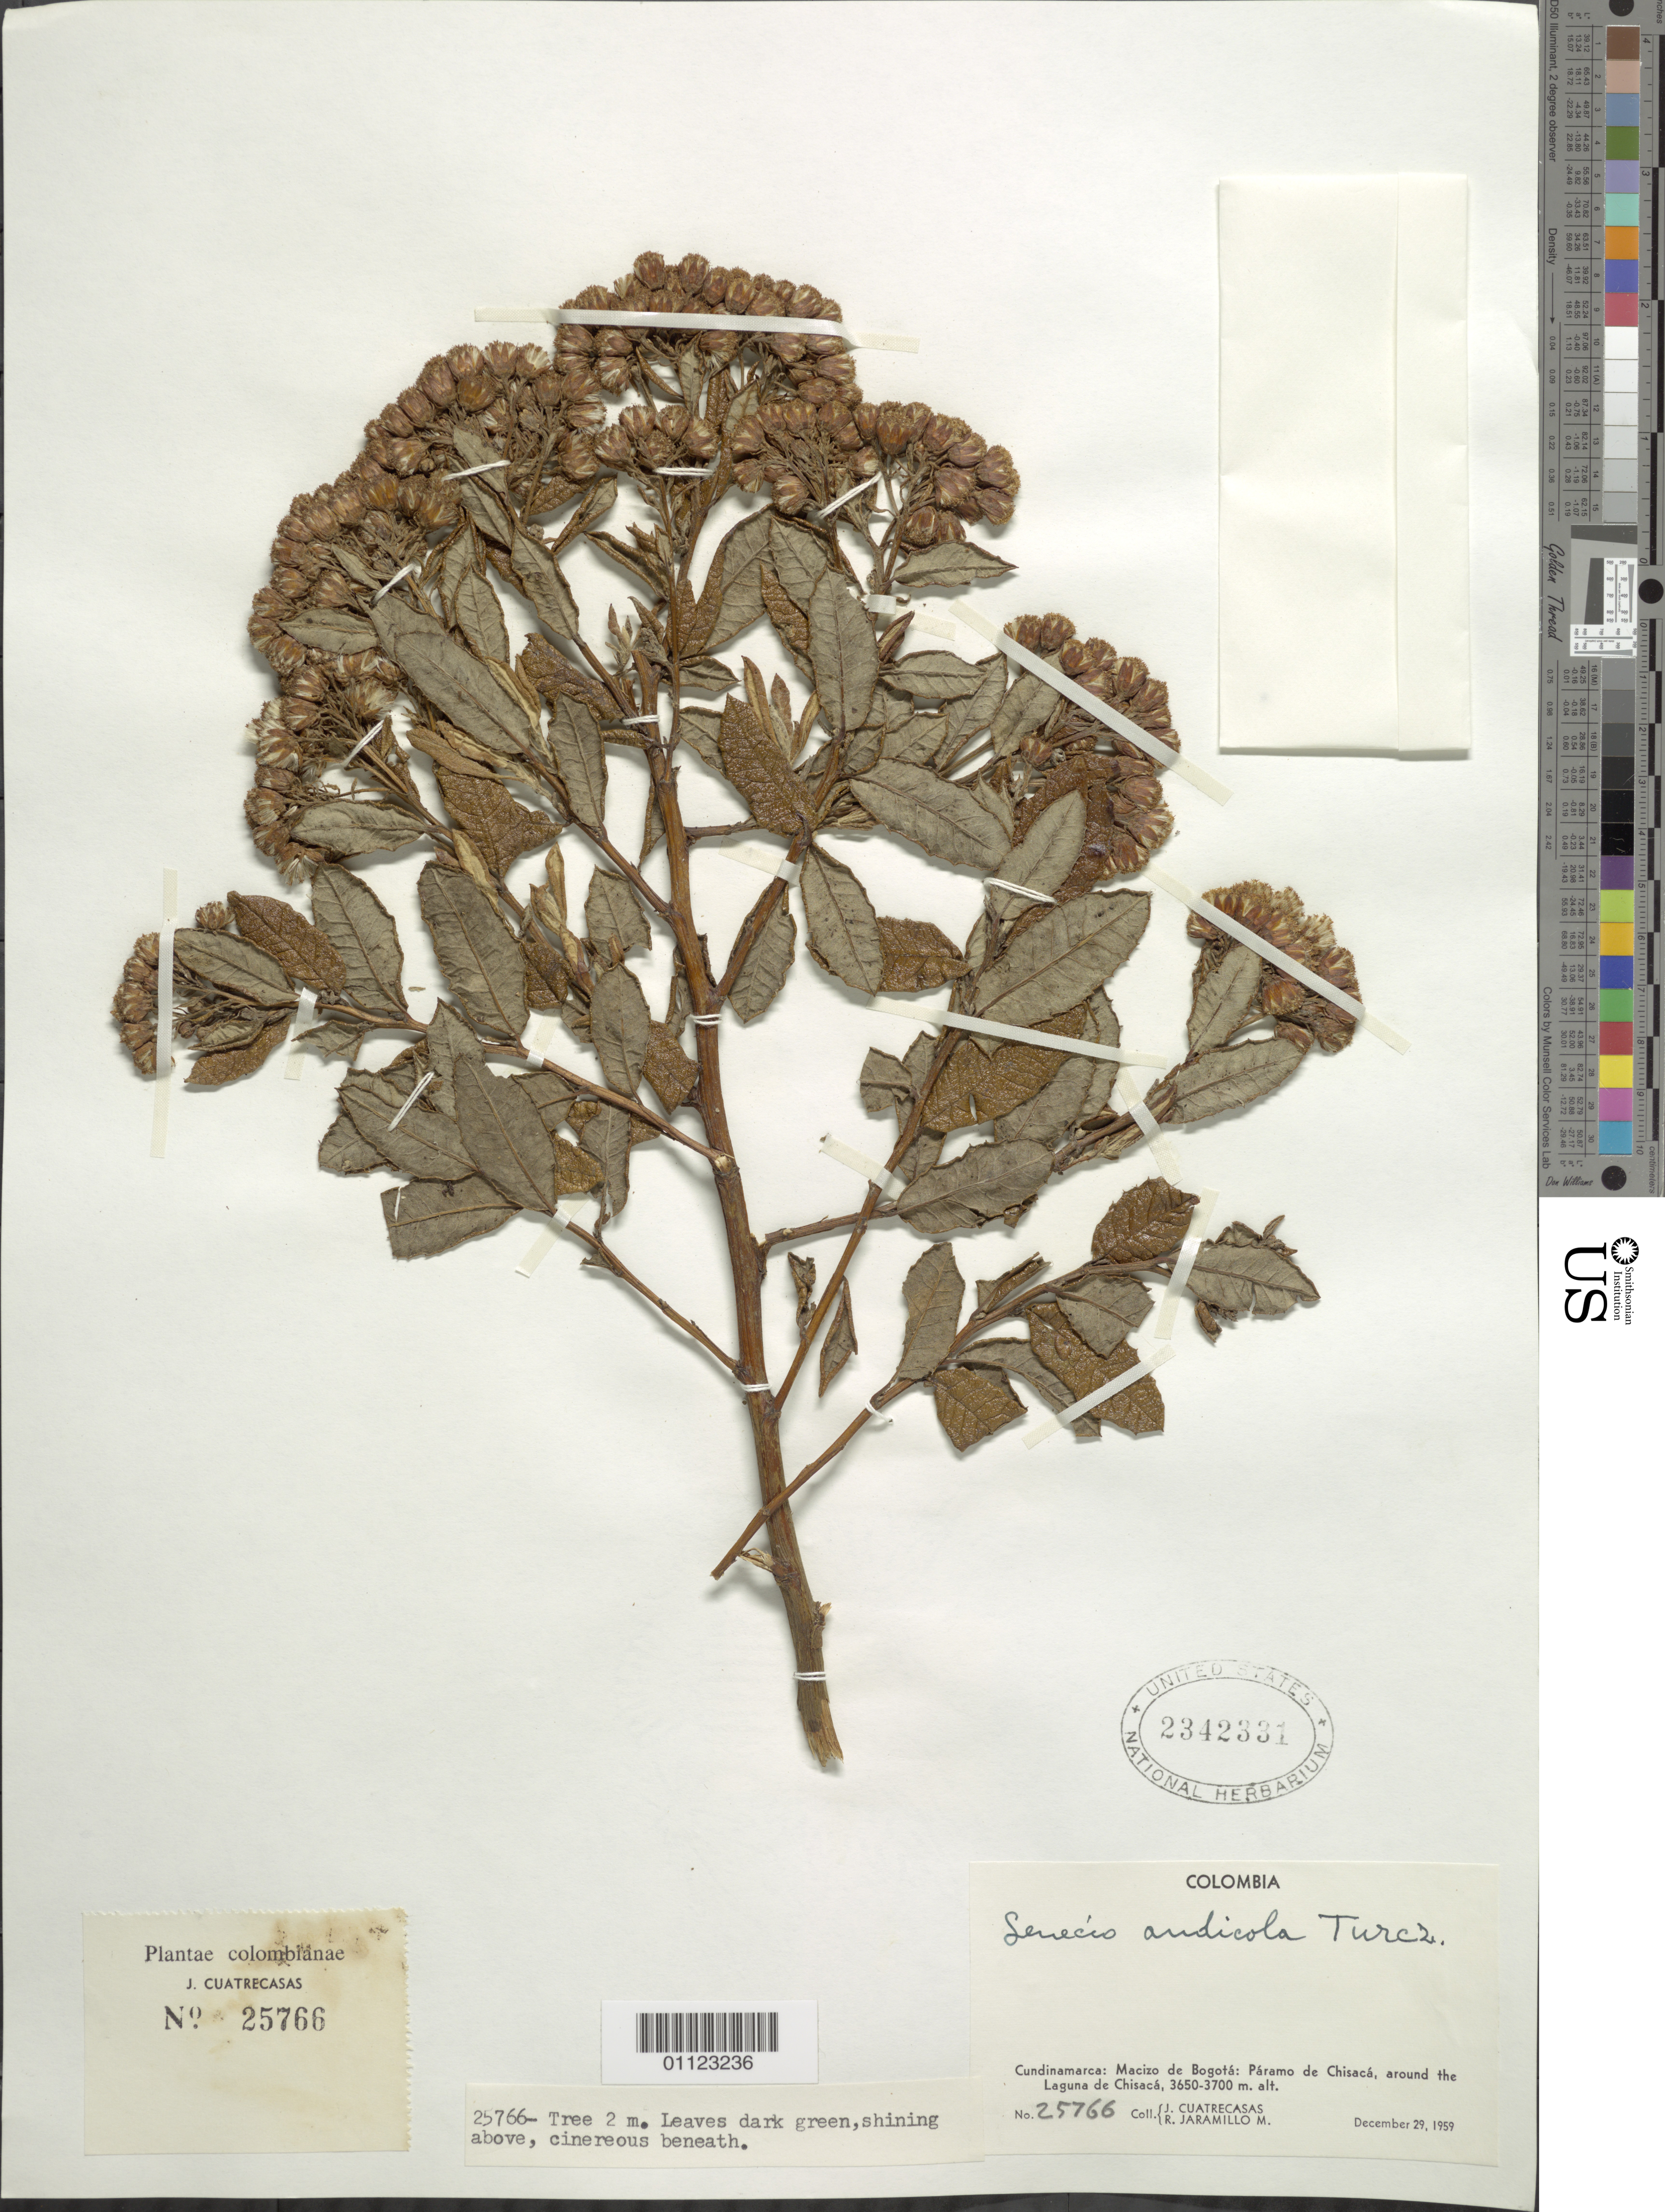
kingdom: Plantae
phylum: Tracheophyta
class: Magnoliopsida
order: Asterales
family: Asteraceae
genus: Pentacalia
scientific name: Pentacalia andicola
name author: (Turcz.) Cuatrec.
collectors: J. Cuatrecasas & R. Jaramillo M.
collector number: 25766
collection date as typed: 29 Dec 1959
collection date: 1959-12-29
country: Colombia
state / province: Cundinamarca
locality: Macizo de Bogotá, Páramo de Chisacá, around Laguna de Chisacá.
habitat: Paramo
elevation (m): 3650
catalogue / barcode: US 2342331